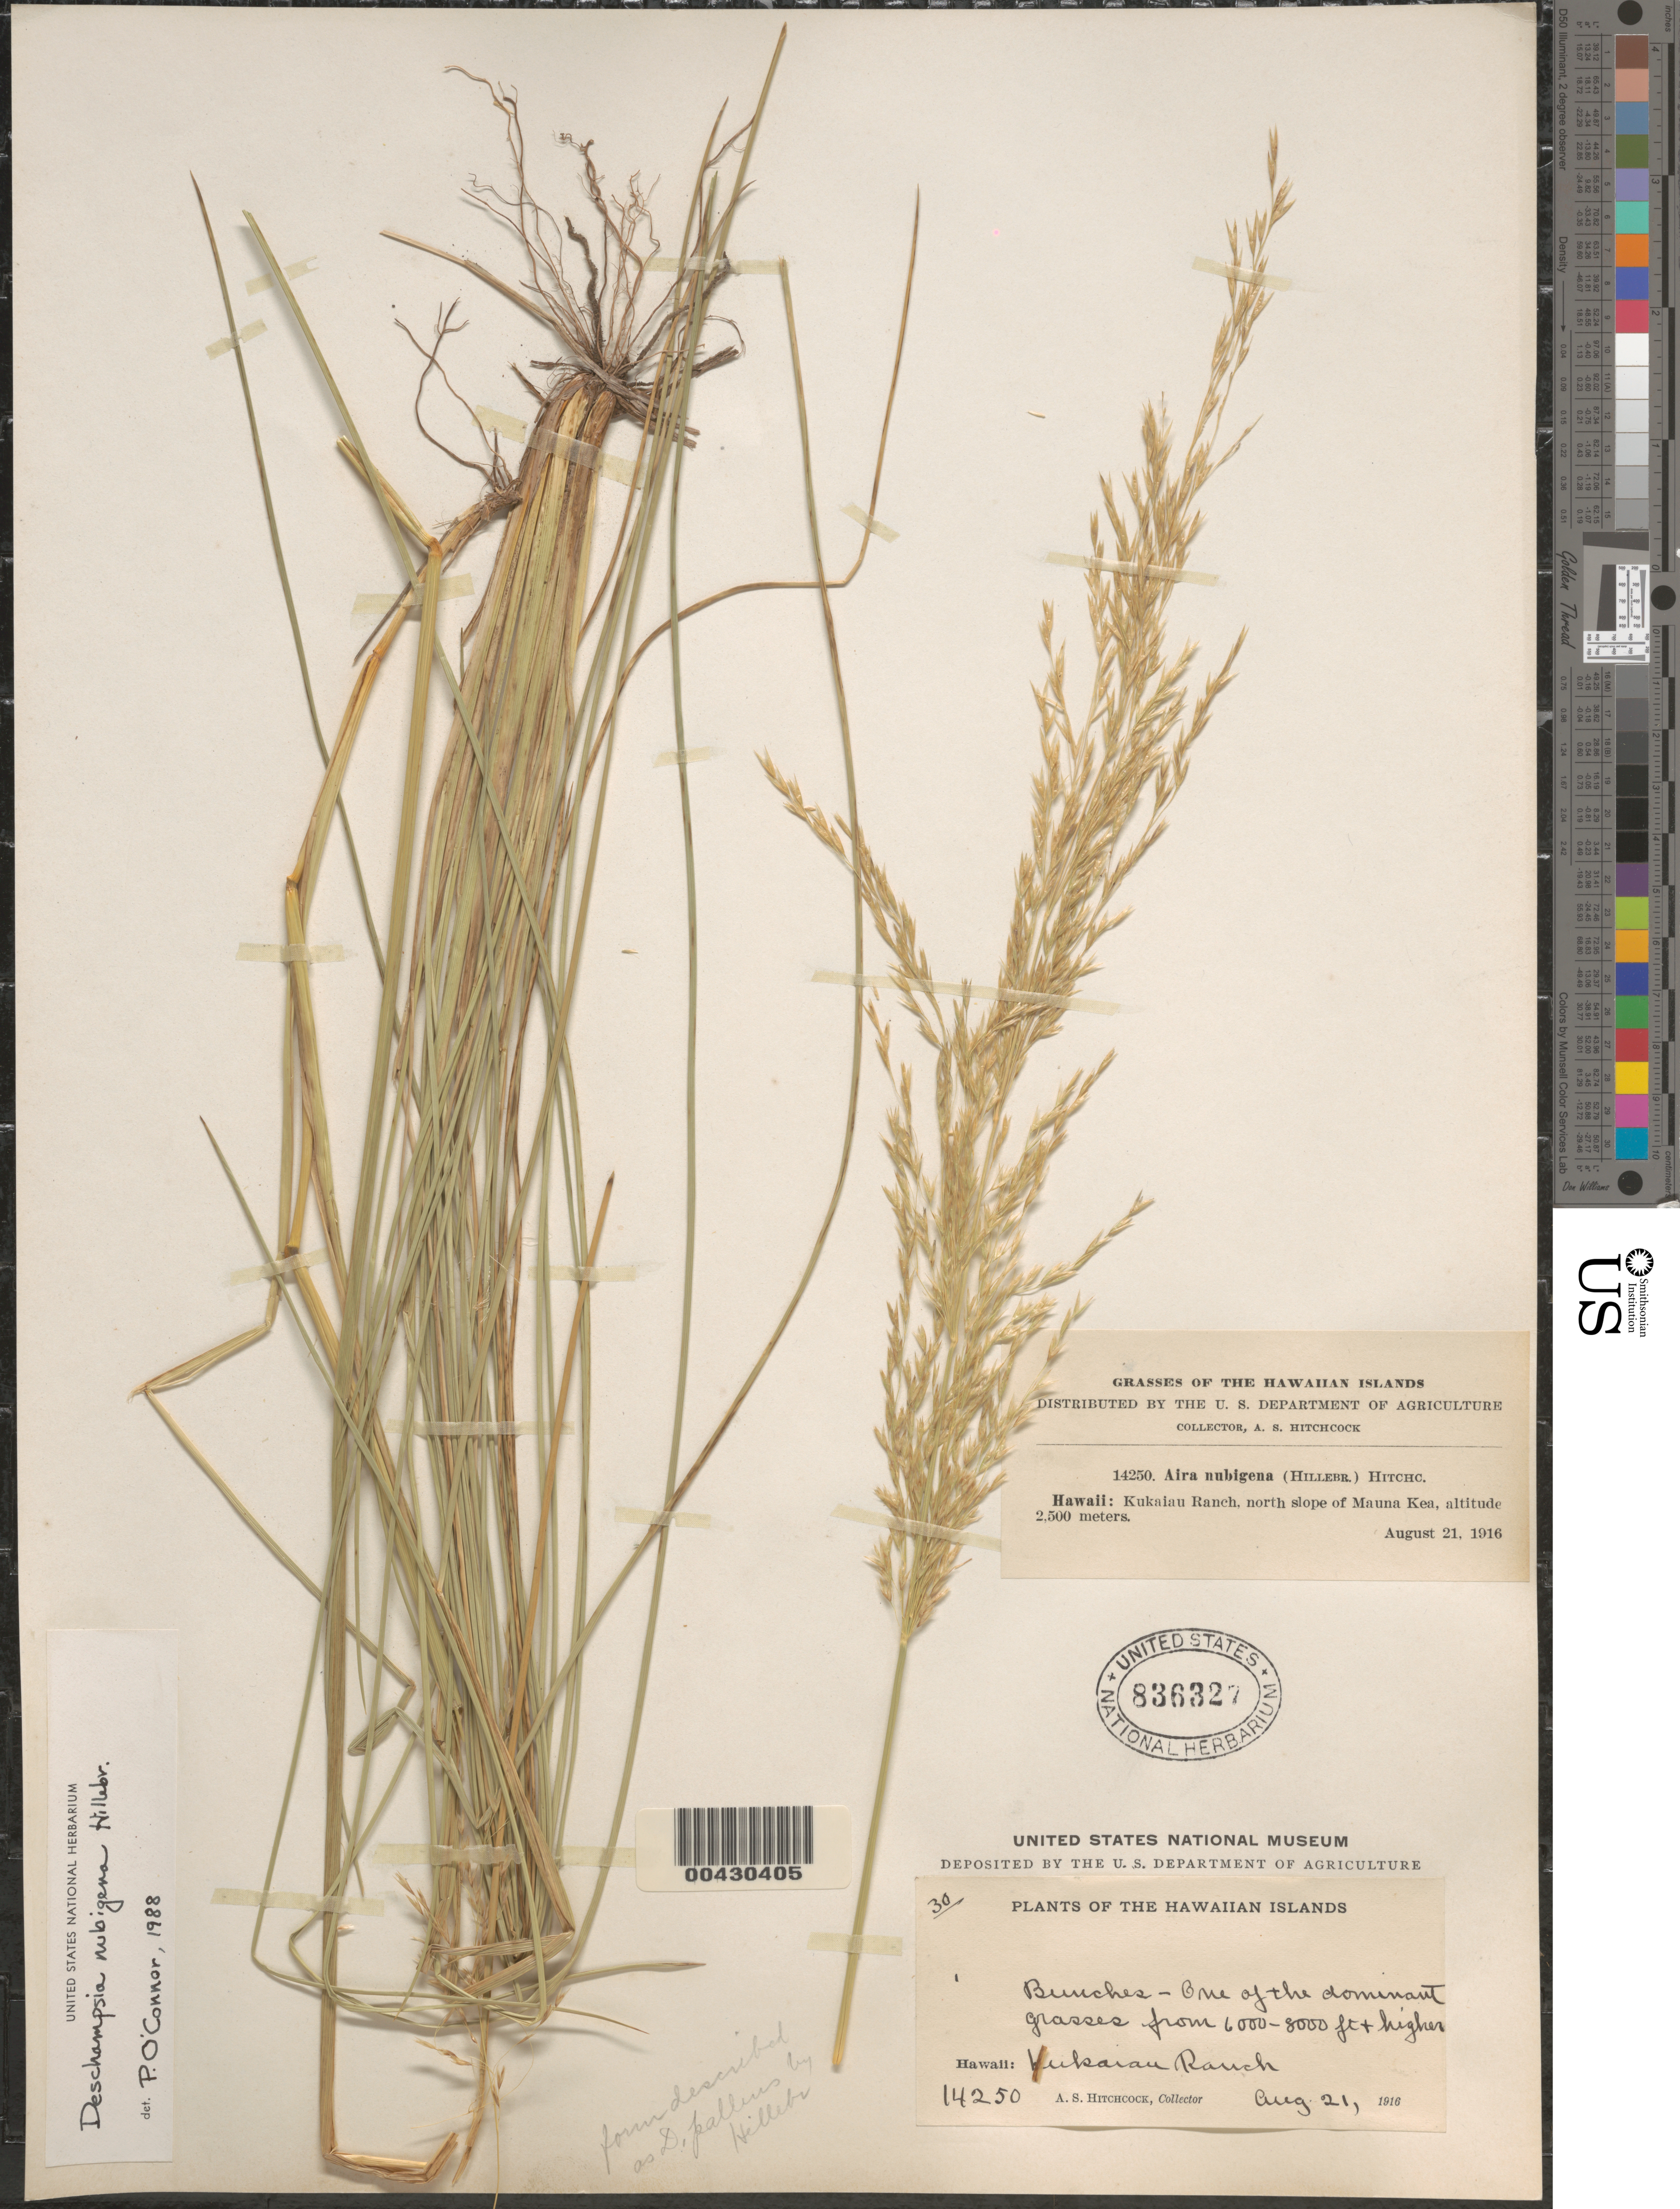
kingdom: Plantae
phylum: Tracheophyta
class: Liliopsida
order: Poales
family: Poaceae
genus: Deschampsia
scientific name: Deschampsia nubigena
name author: Hillebr.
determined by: O'Connor, P.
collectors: A. S. Hitchcock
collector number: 14250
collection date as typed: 21 Aug 1916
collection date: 1916-08-21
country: United States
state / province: Hawaii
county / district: Hawaii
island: Hawaii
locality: Kukaiau Ranch, north slope of Mauna Kea.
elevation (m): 1829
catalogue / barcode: US 836327